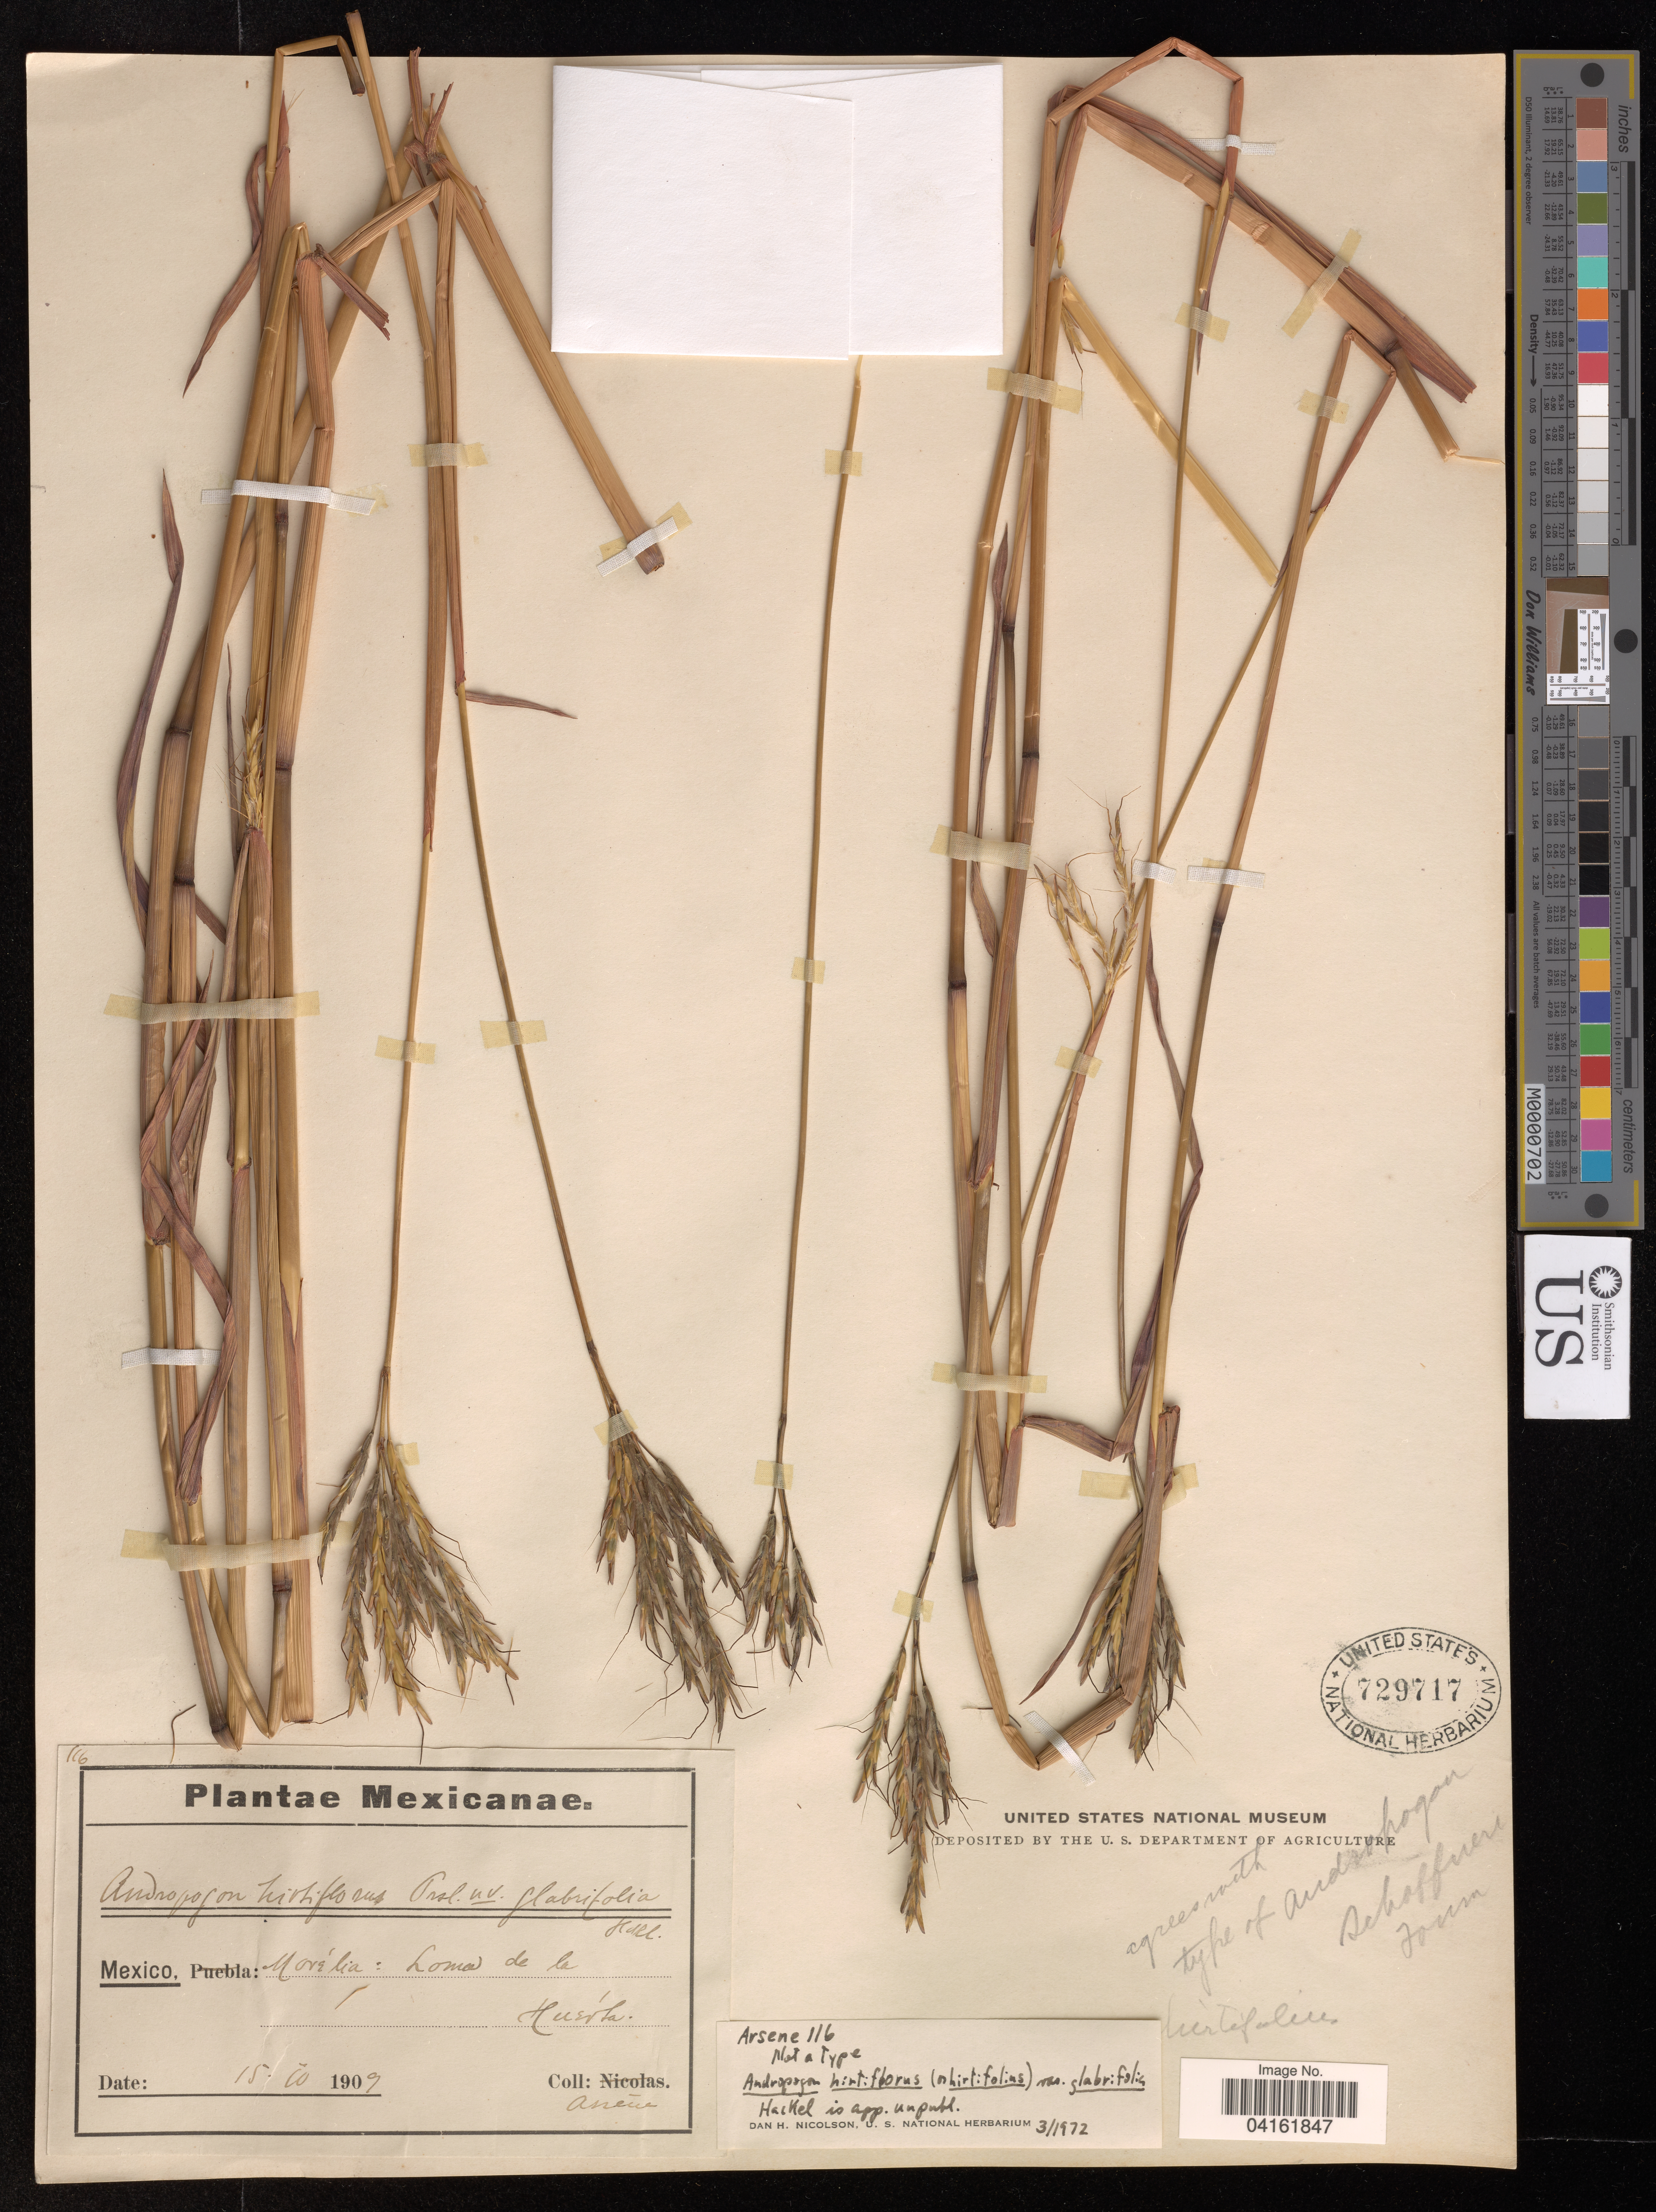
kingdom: Plantae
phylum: Tracheophyta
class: Liliopsida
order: Poales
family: Poaceae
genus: Andropogon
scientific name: Andropogon hirtiflorus var. glabrifolia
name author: Hackel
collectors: -- Arsène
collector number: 116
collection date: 1909-10-15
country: Mexico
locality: Morélia: Loma de la Huérta.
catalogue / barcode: US 729717